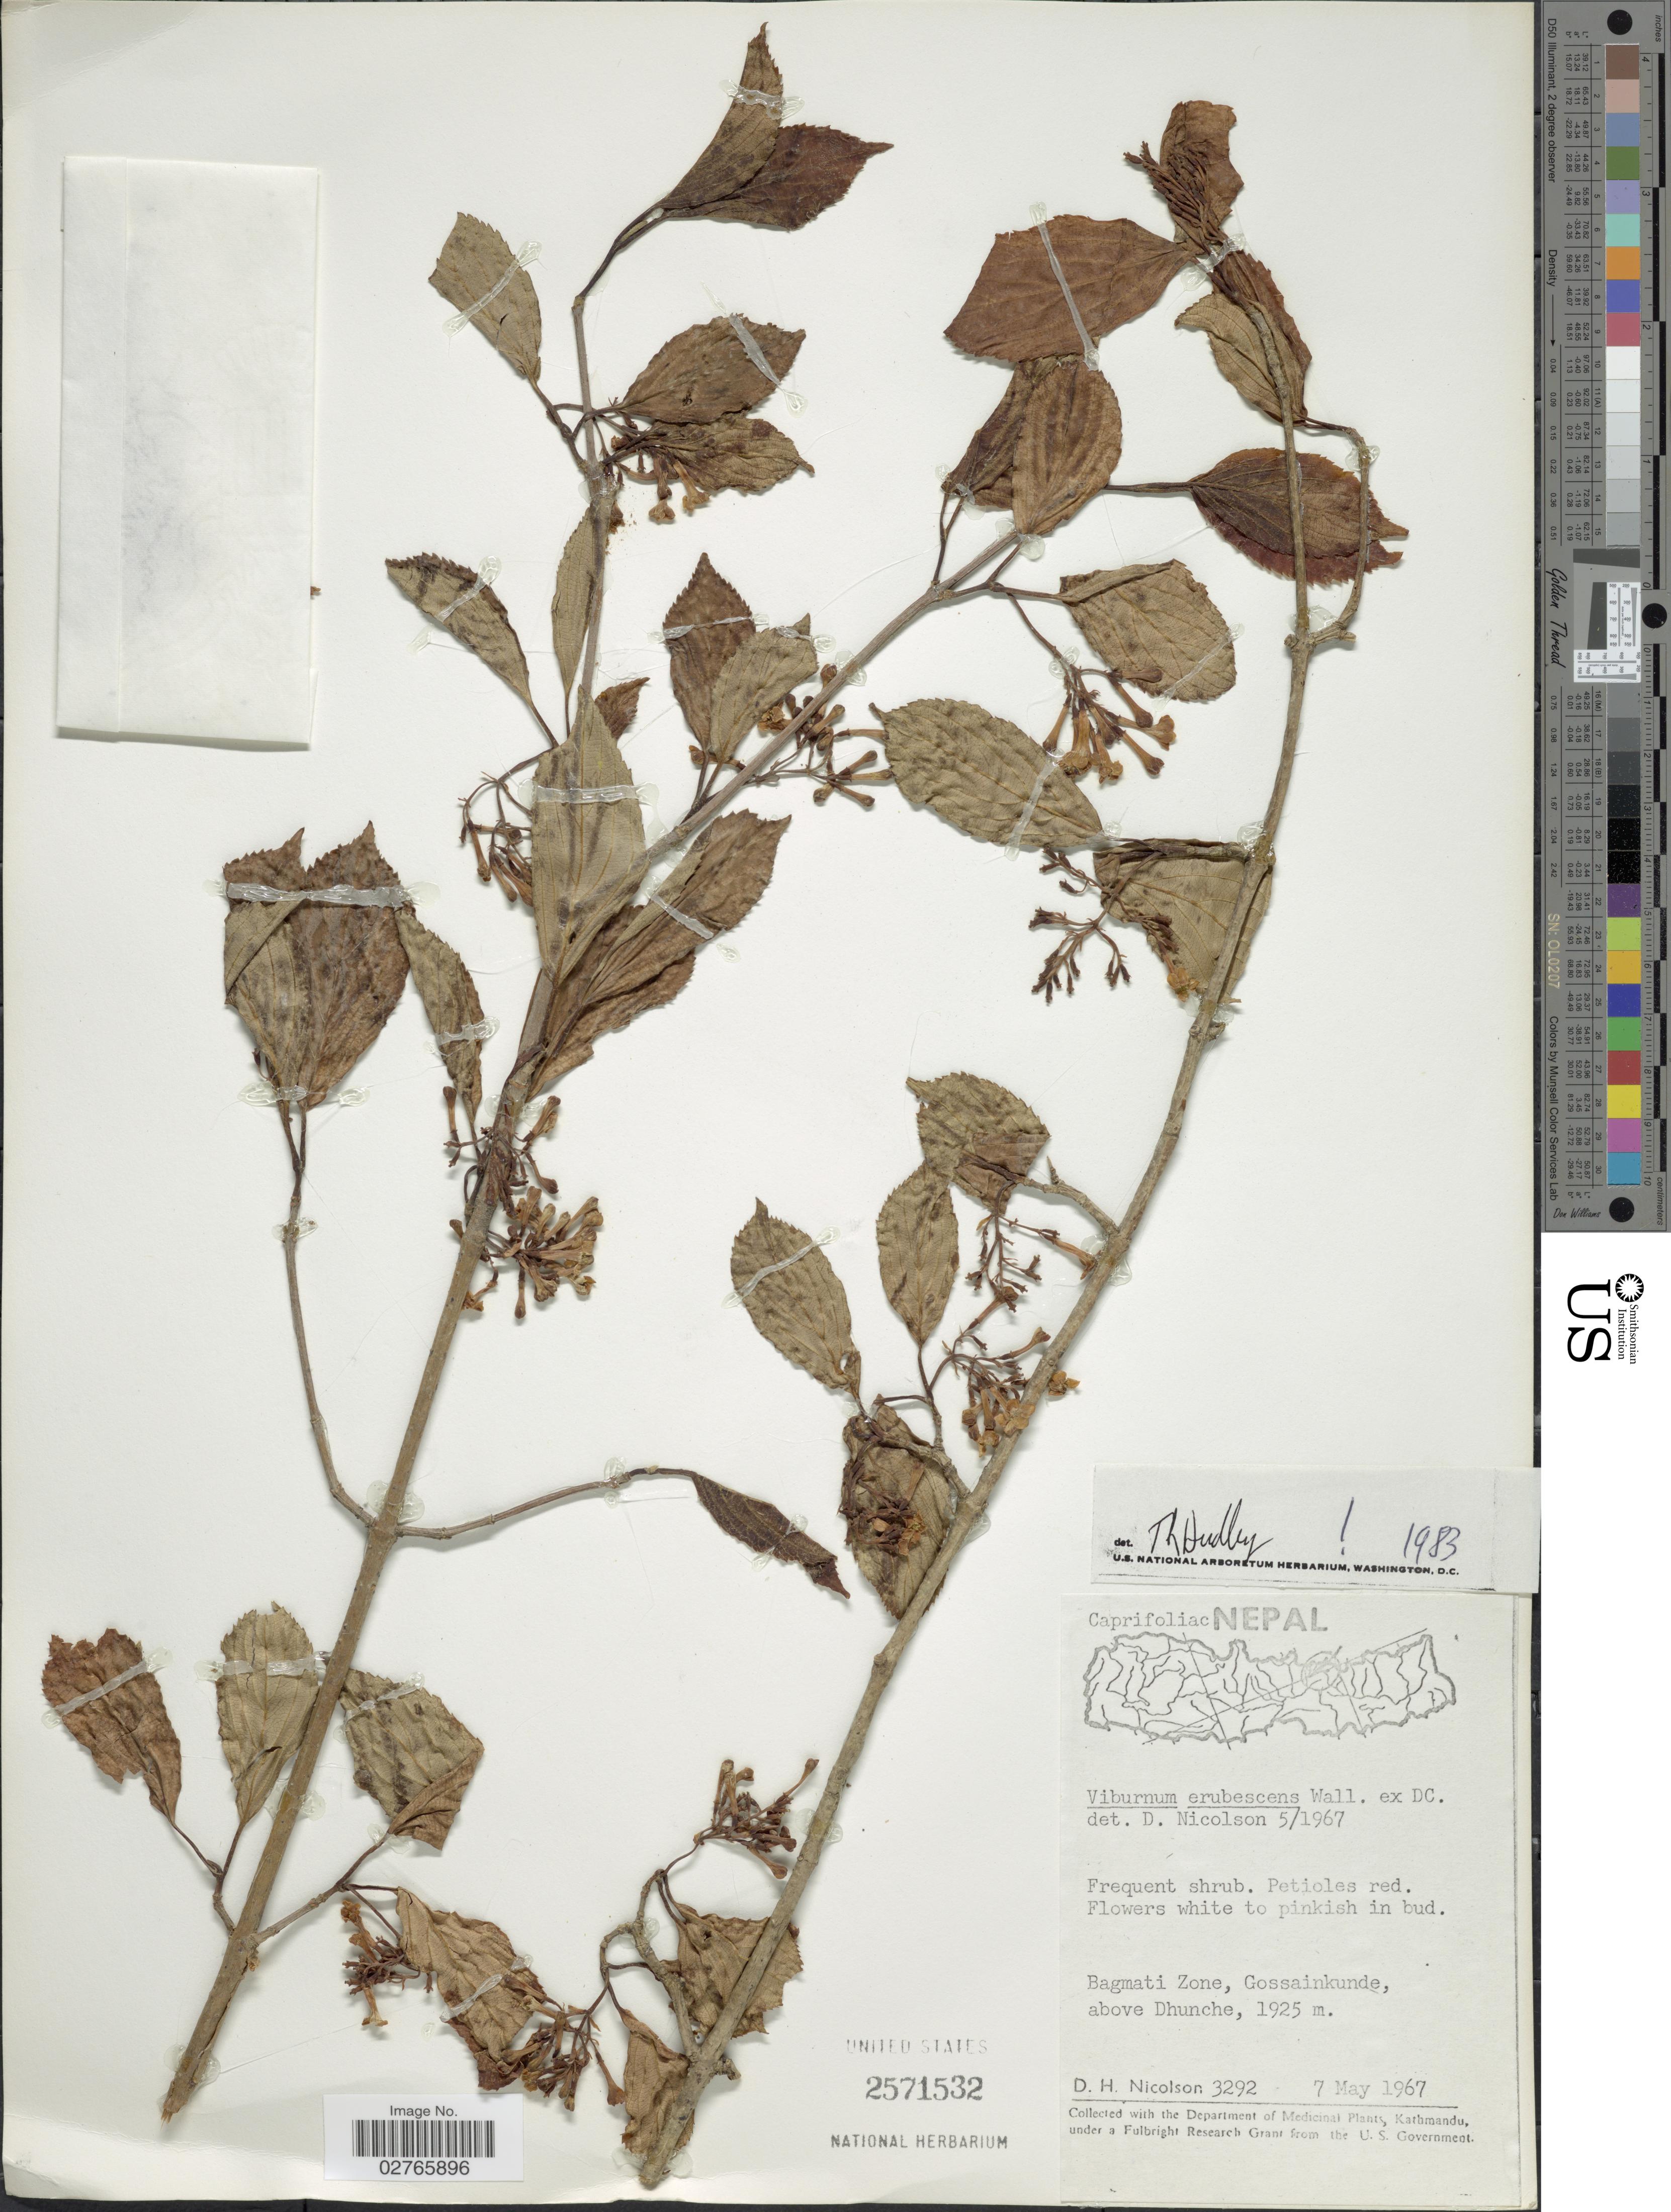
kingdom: Plantae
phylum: Tracheophyta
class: Magnoliopsida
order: Dipsacales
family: Viburnaceae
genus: Viburnum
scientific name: Viburnum erubescens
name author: Wall.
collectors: D. H. Nicolson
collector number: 3292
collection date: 1967-05-07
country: Nepal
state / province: Bagmati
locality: Bagmati Zone, Gossainkunde, above Dhunche.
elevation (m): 1925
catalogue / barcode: US 2571532